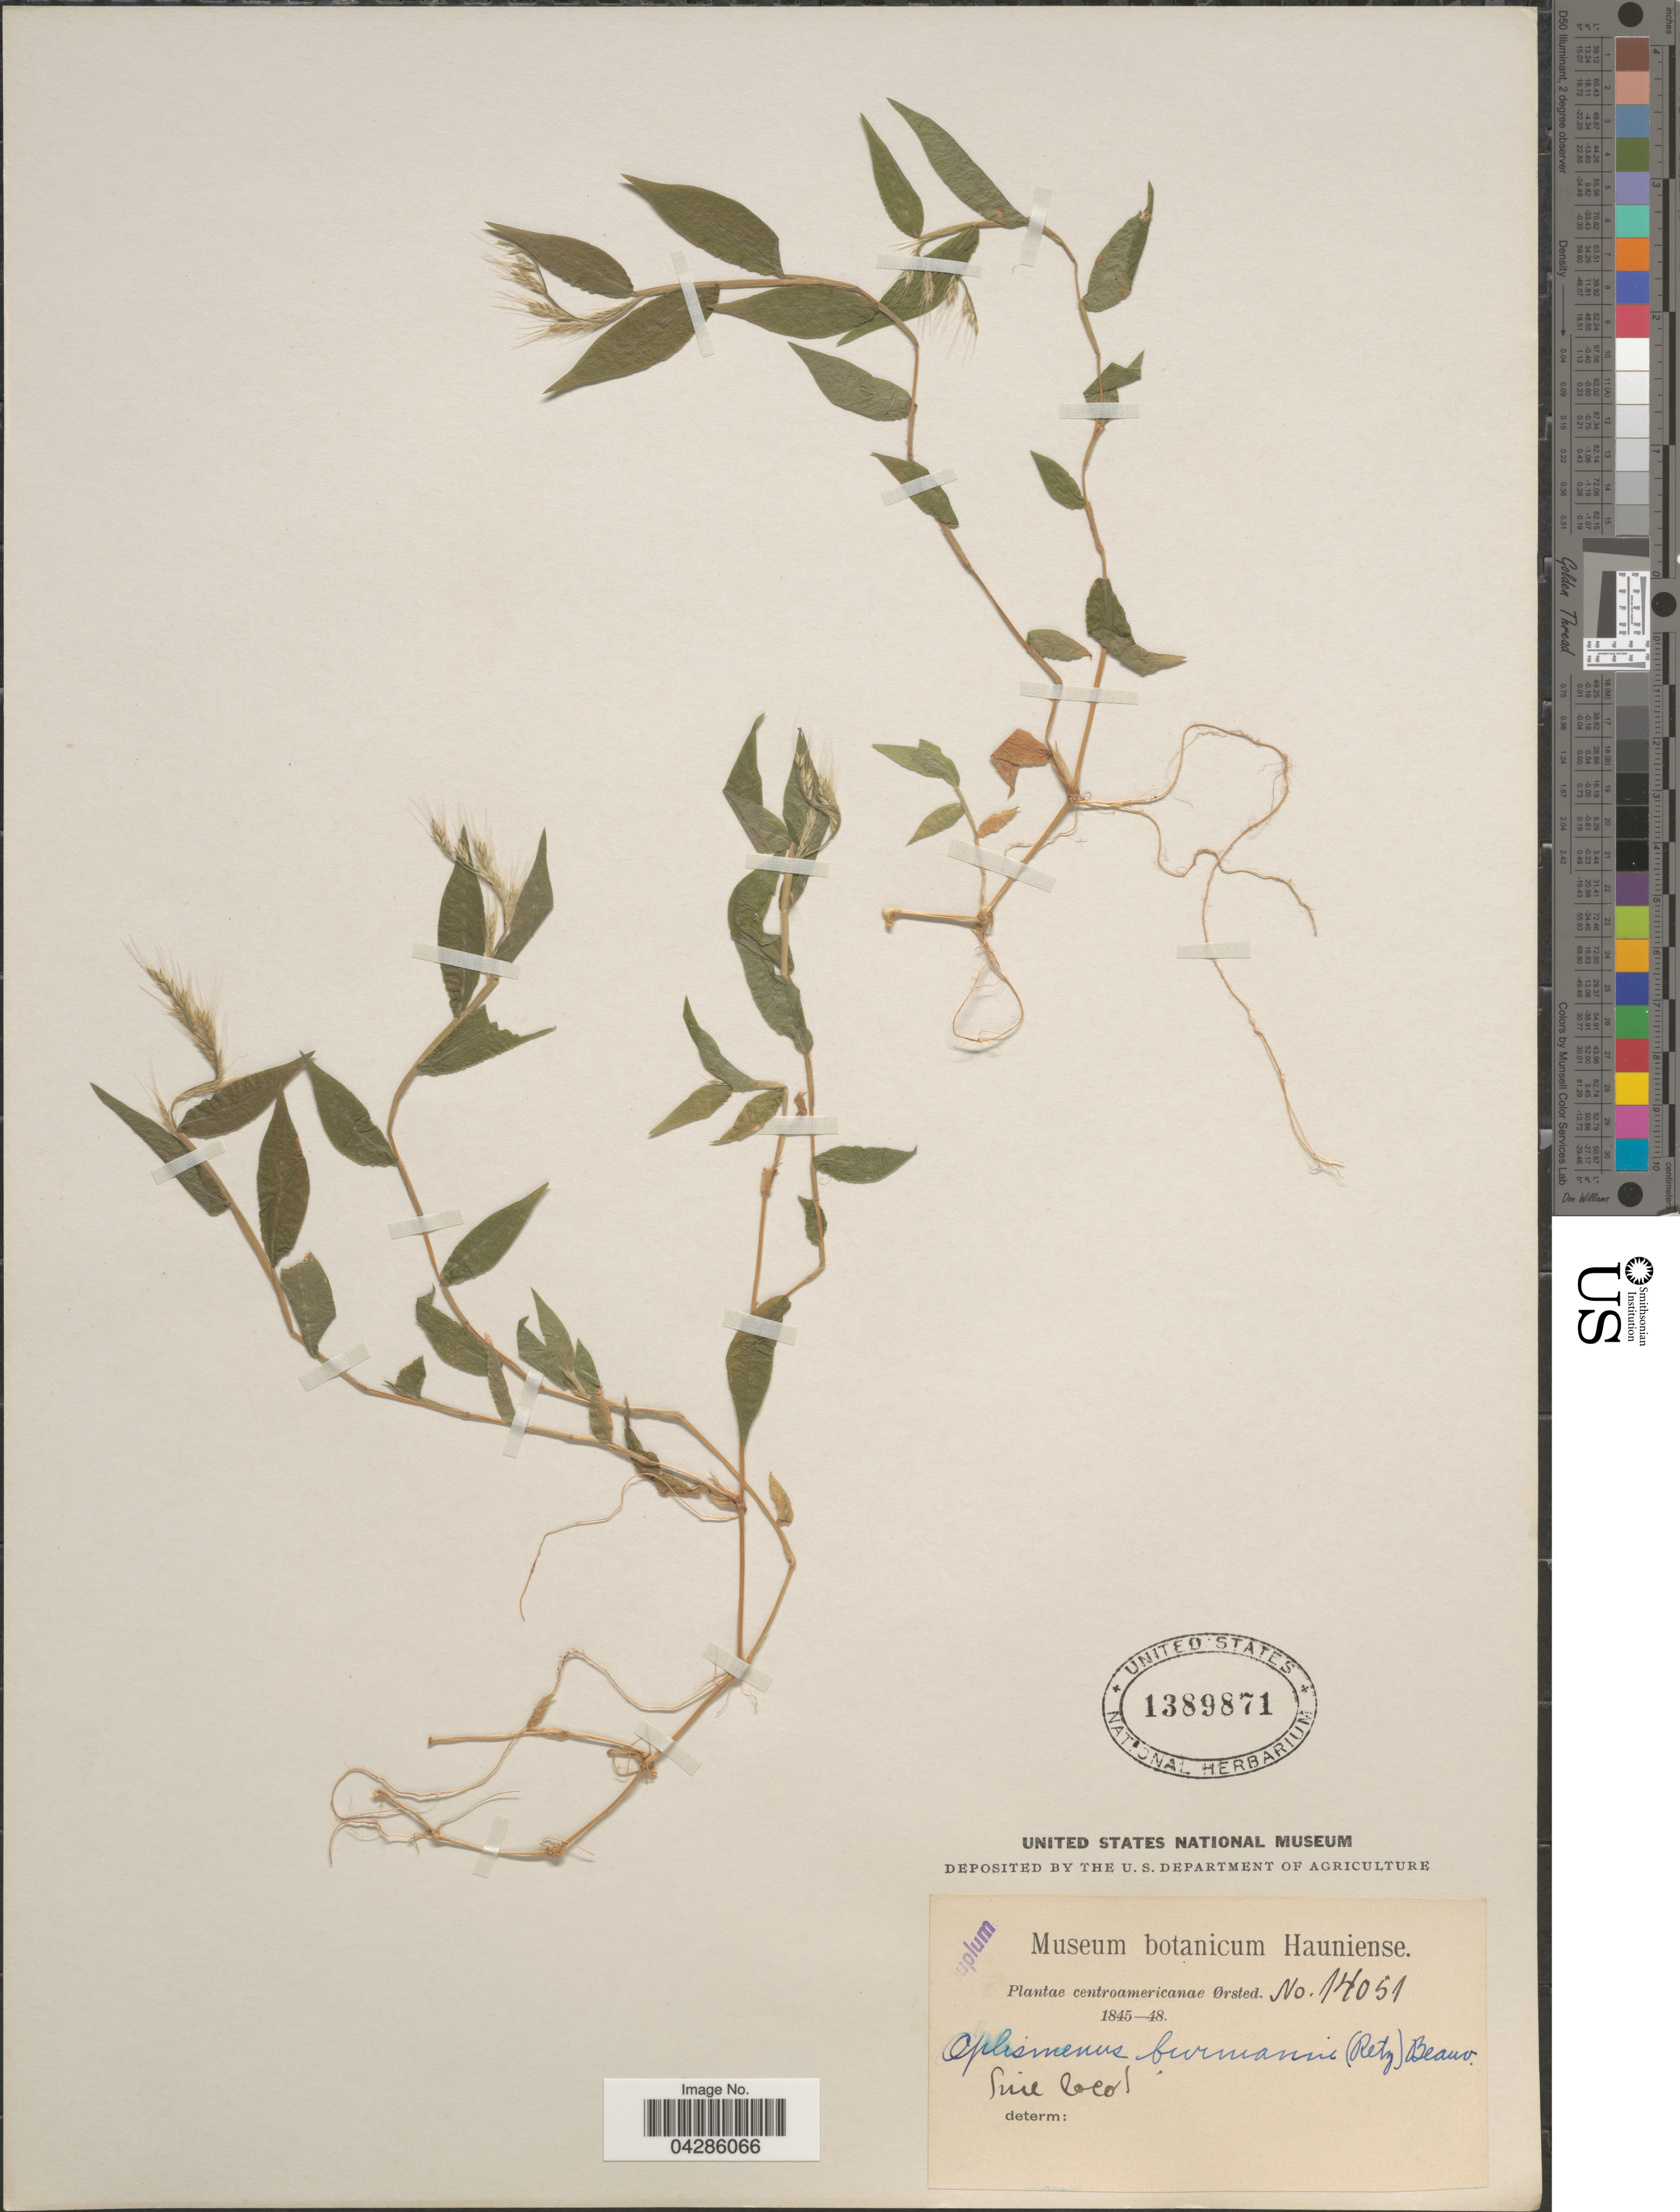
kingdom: Plantae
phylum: Tracheophyta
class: Liliopsida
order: Poales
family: Poaceae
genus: Oplismenus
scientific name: Oplismenus burmannii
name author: (Retz.) P. Beauv.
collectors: Ørsted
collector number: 14051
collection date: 1845/1848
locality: Centroamericanae. Suil Geol [interpreted].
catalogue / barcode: US 1389871